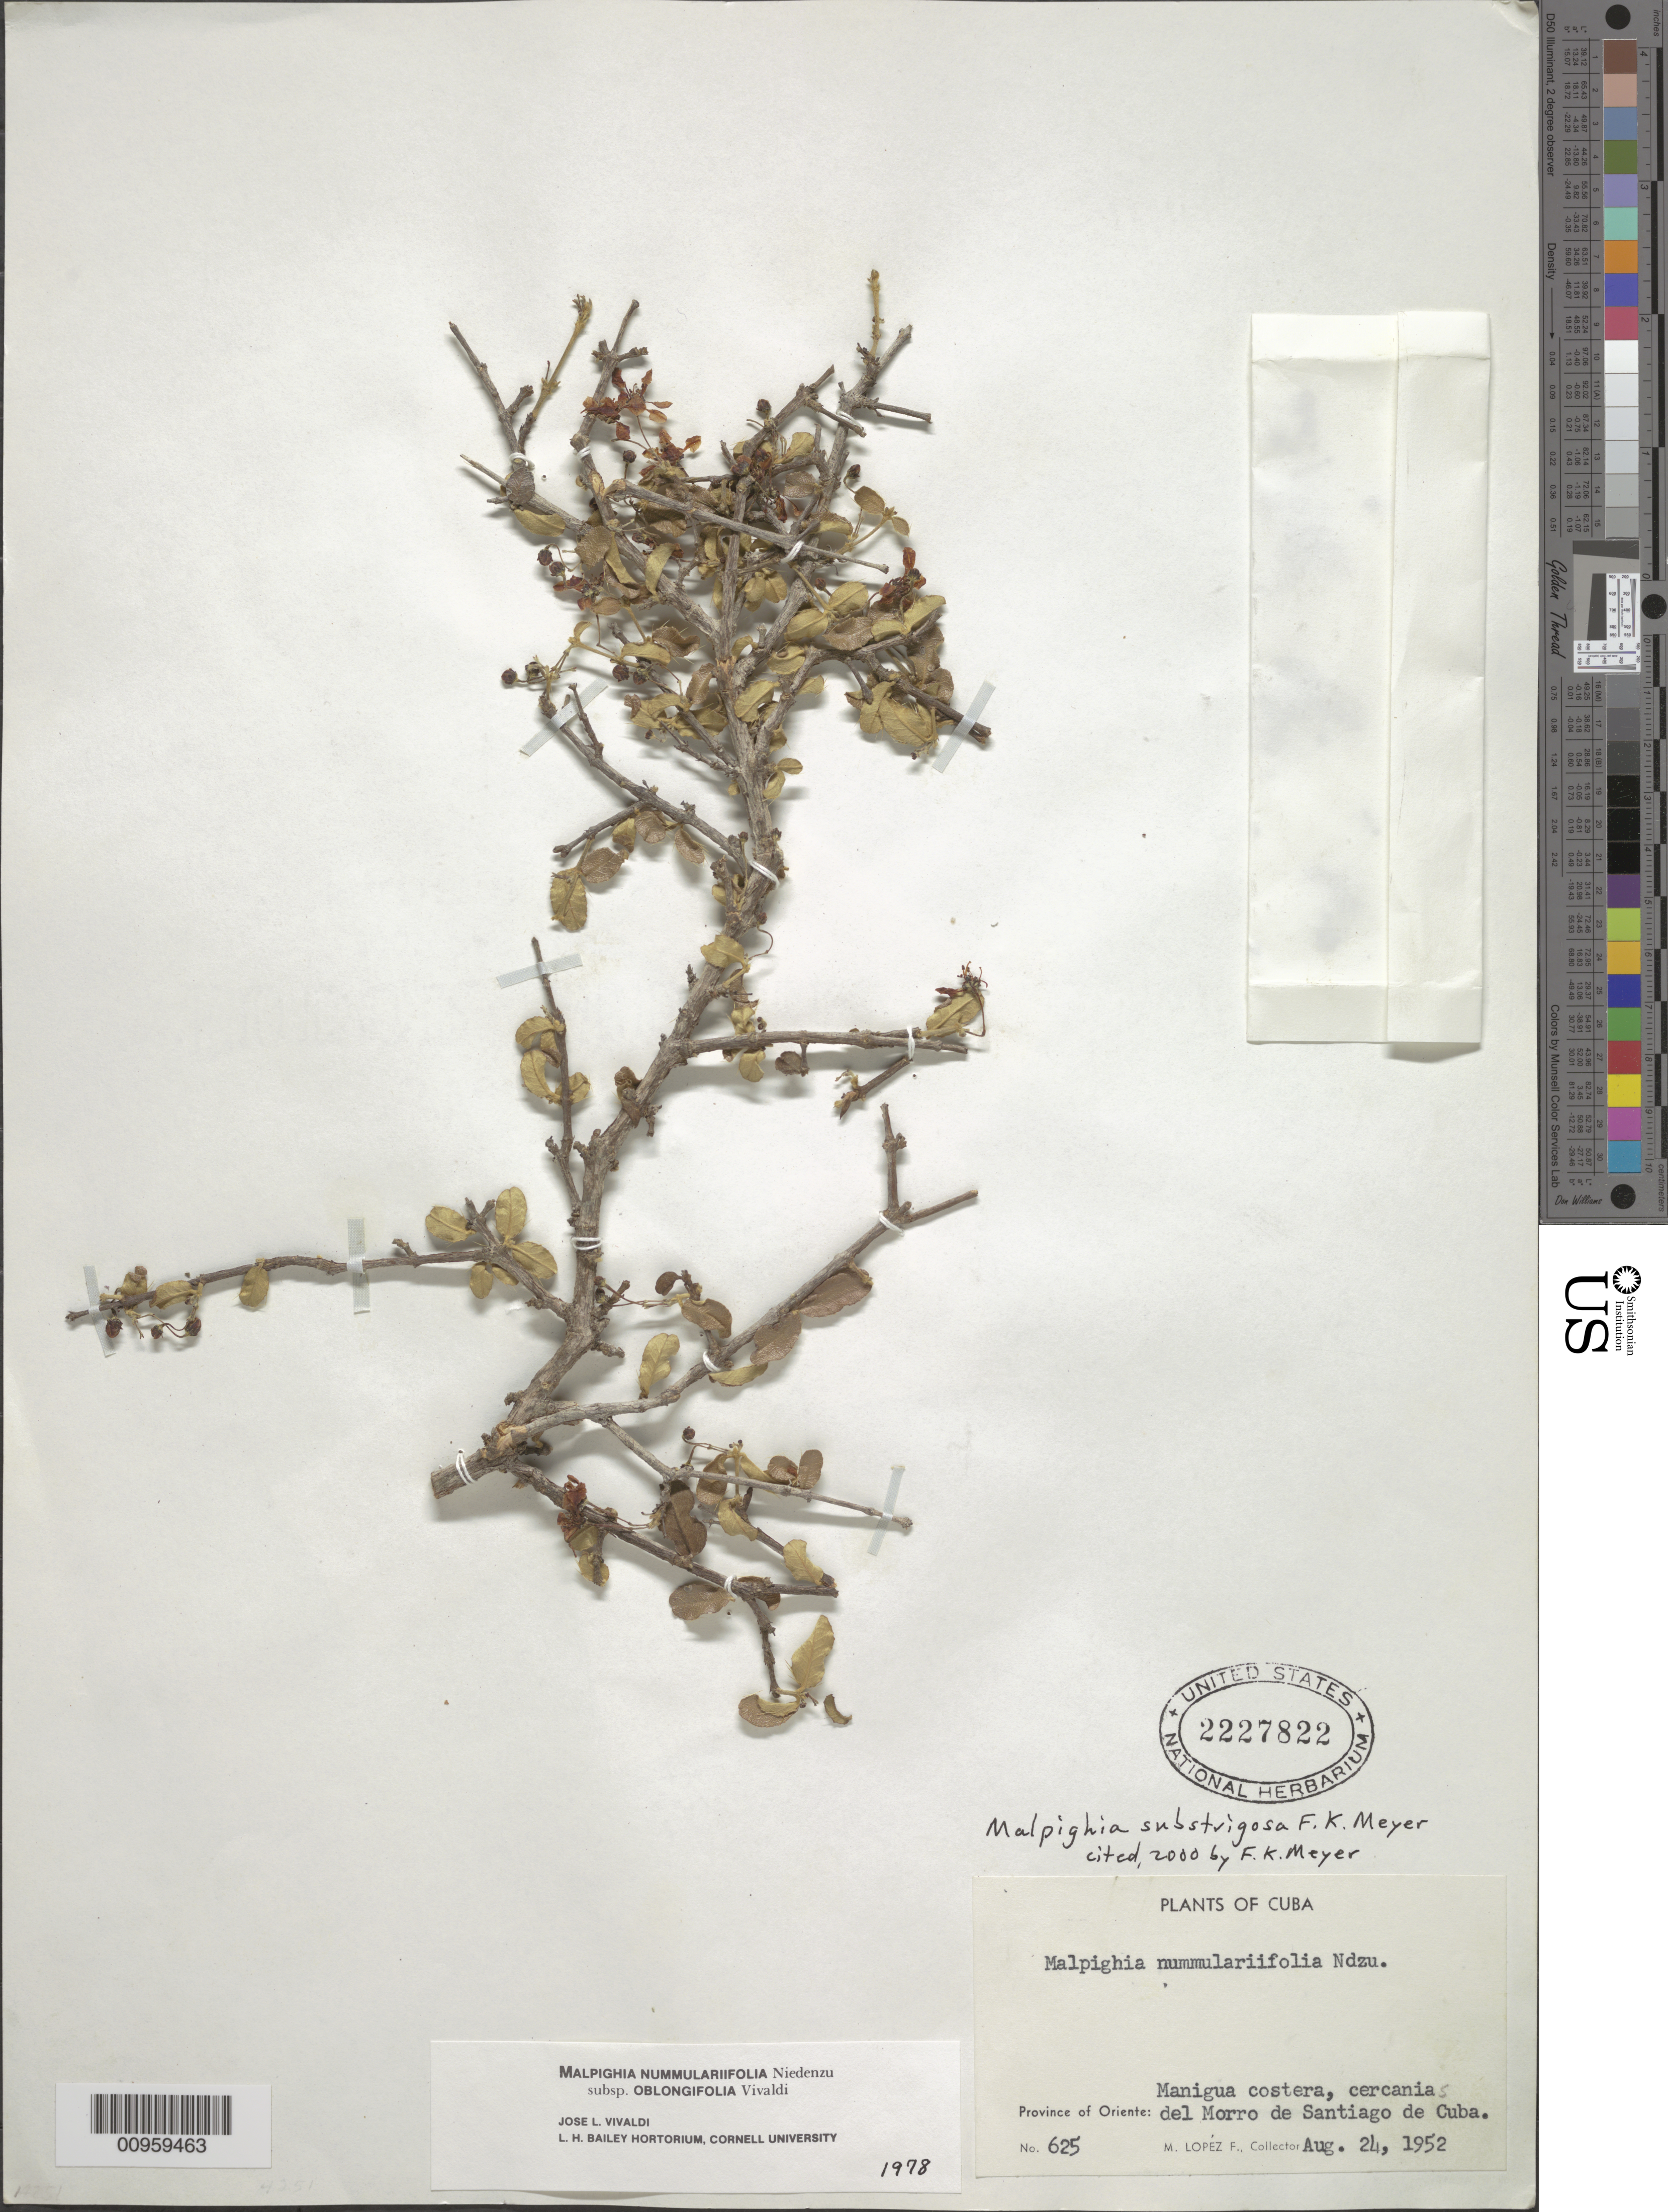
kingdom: Plantae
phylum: Tracheophyta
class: Magnoliopsida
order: Malpighiales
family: Malpighiaceae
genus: Malpighia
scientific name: Malpighia nummulariifolia subsp. oblongifolia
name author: Vivaldi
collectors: M. López Figueiras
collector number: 625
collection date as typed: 24 Aug 1952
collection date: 1952-08-24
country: Cuba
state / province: Santiago de Cuba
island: Cuba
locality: Cercania del Morro de Santiago de Cuba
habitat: Manigua costera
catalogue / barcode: US 2227822